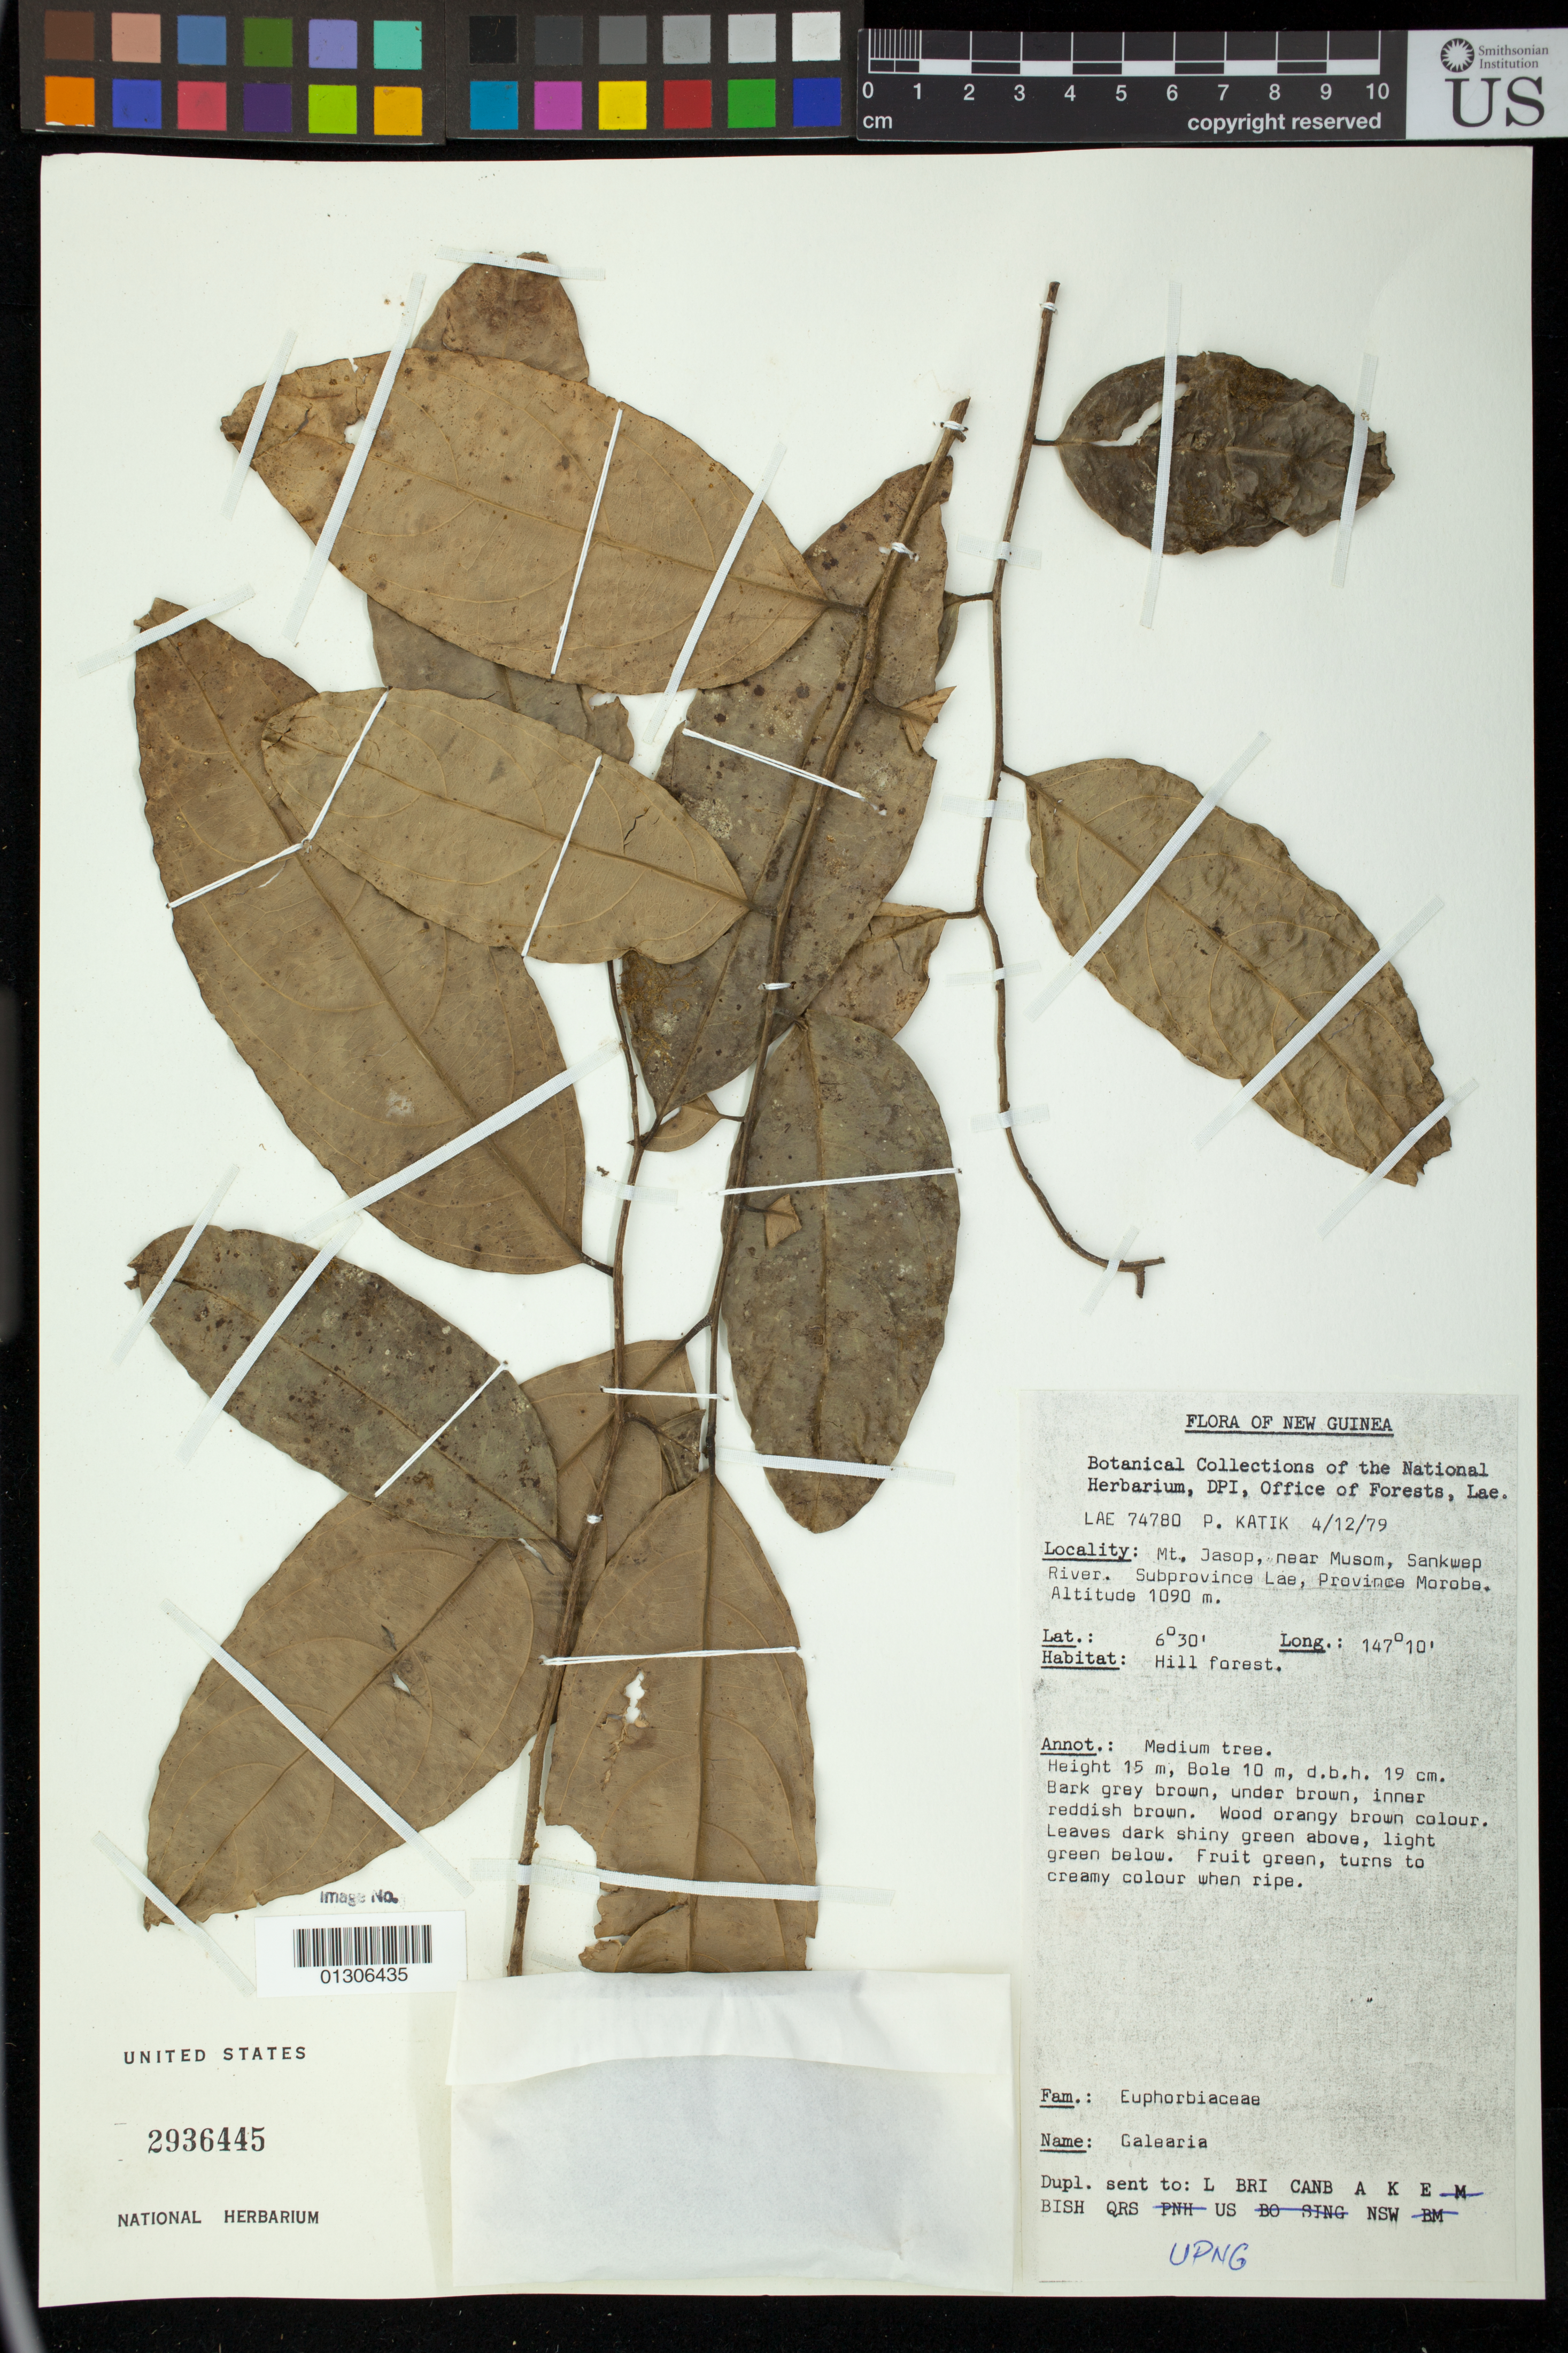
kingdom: Plantae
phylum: Tracheophyta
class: Magnoliopsida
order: Malpighiales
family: Pandaceae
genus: Galearia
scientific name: Galearia sp.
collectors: P. Katik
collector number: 74780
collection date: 1979-12-04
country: Papua New Guinea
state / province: Morobe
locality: Mt., Jasop, near Musom, Sankwep River. Subprovice Lae.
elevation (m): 1090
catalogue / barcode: US 2936445